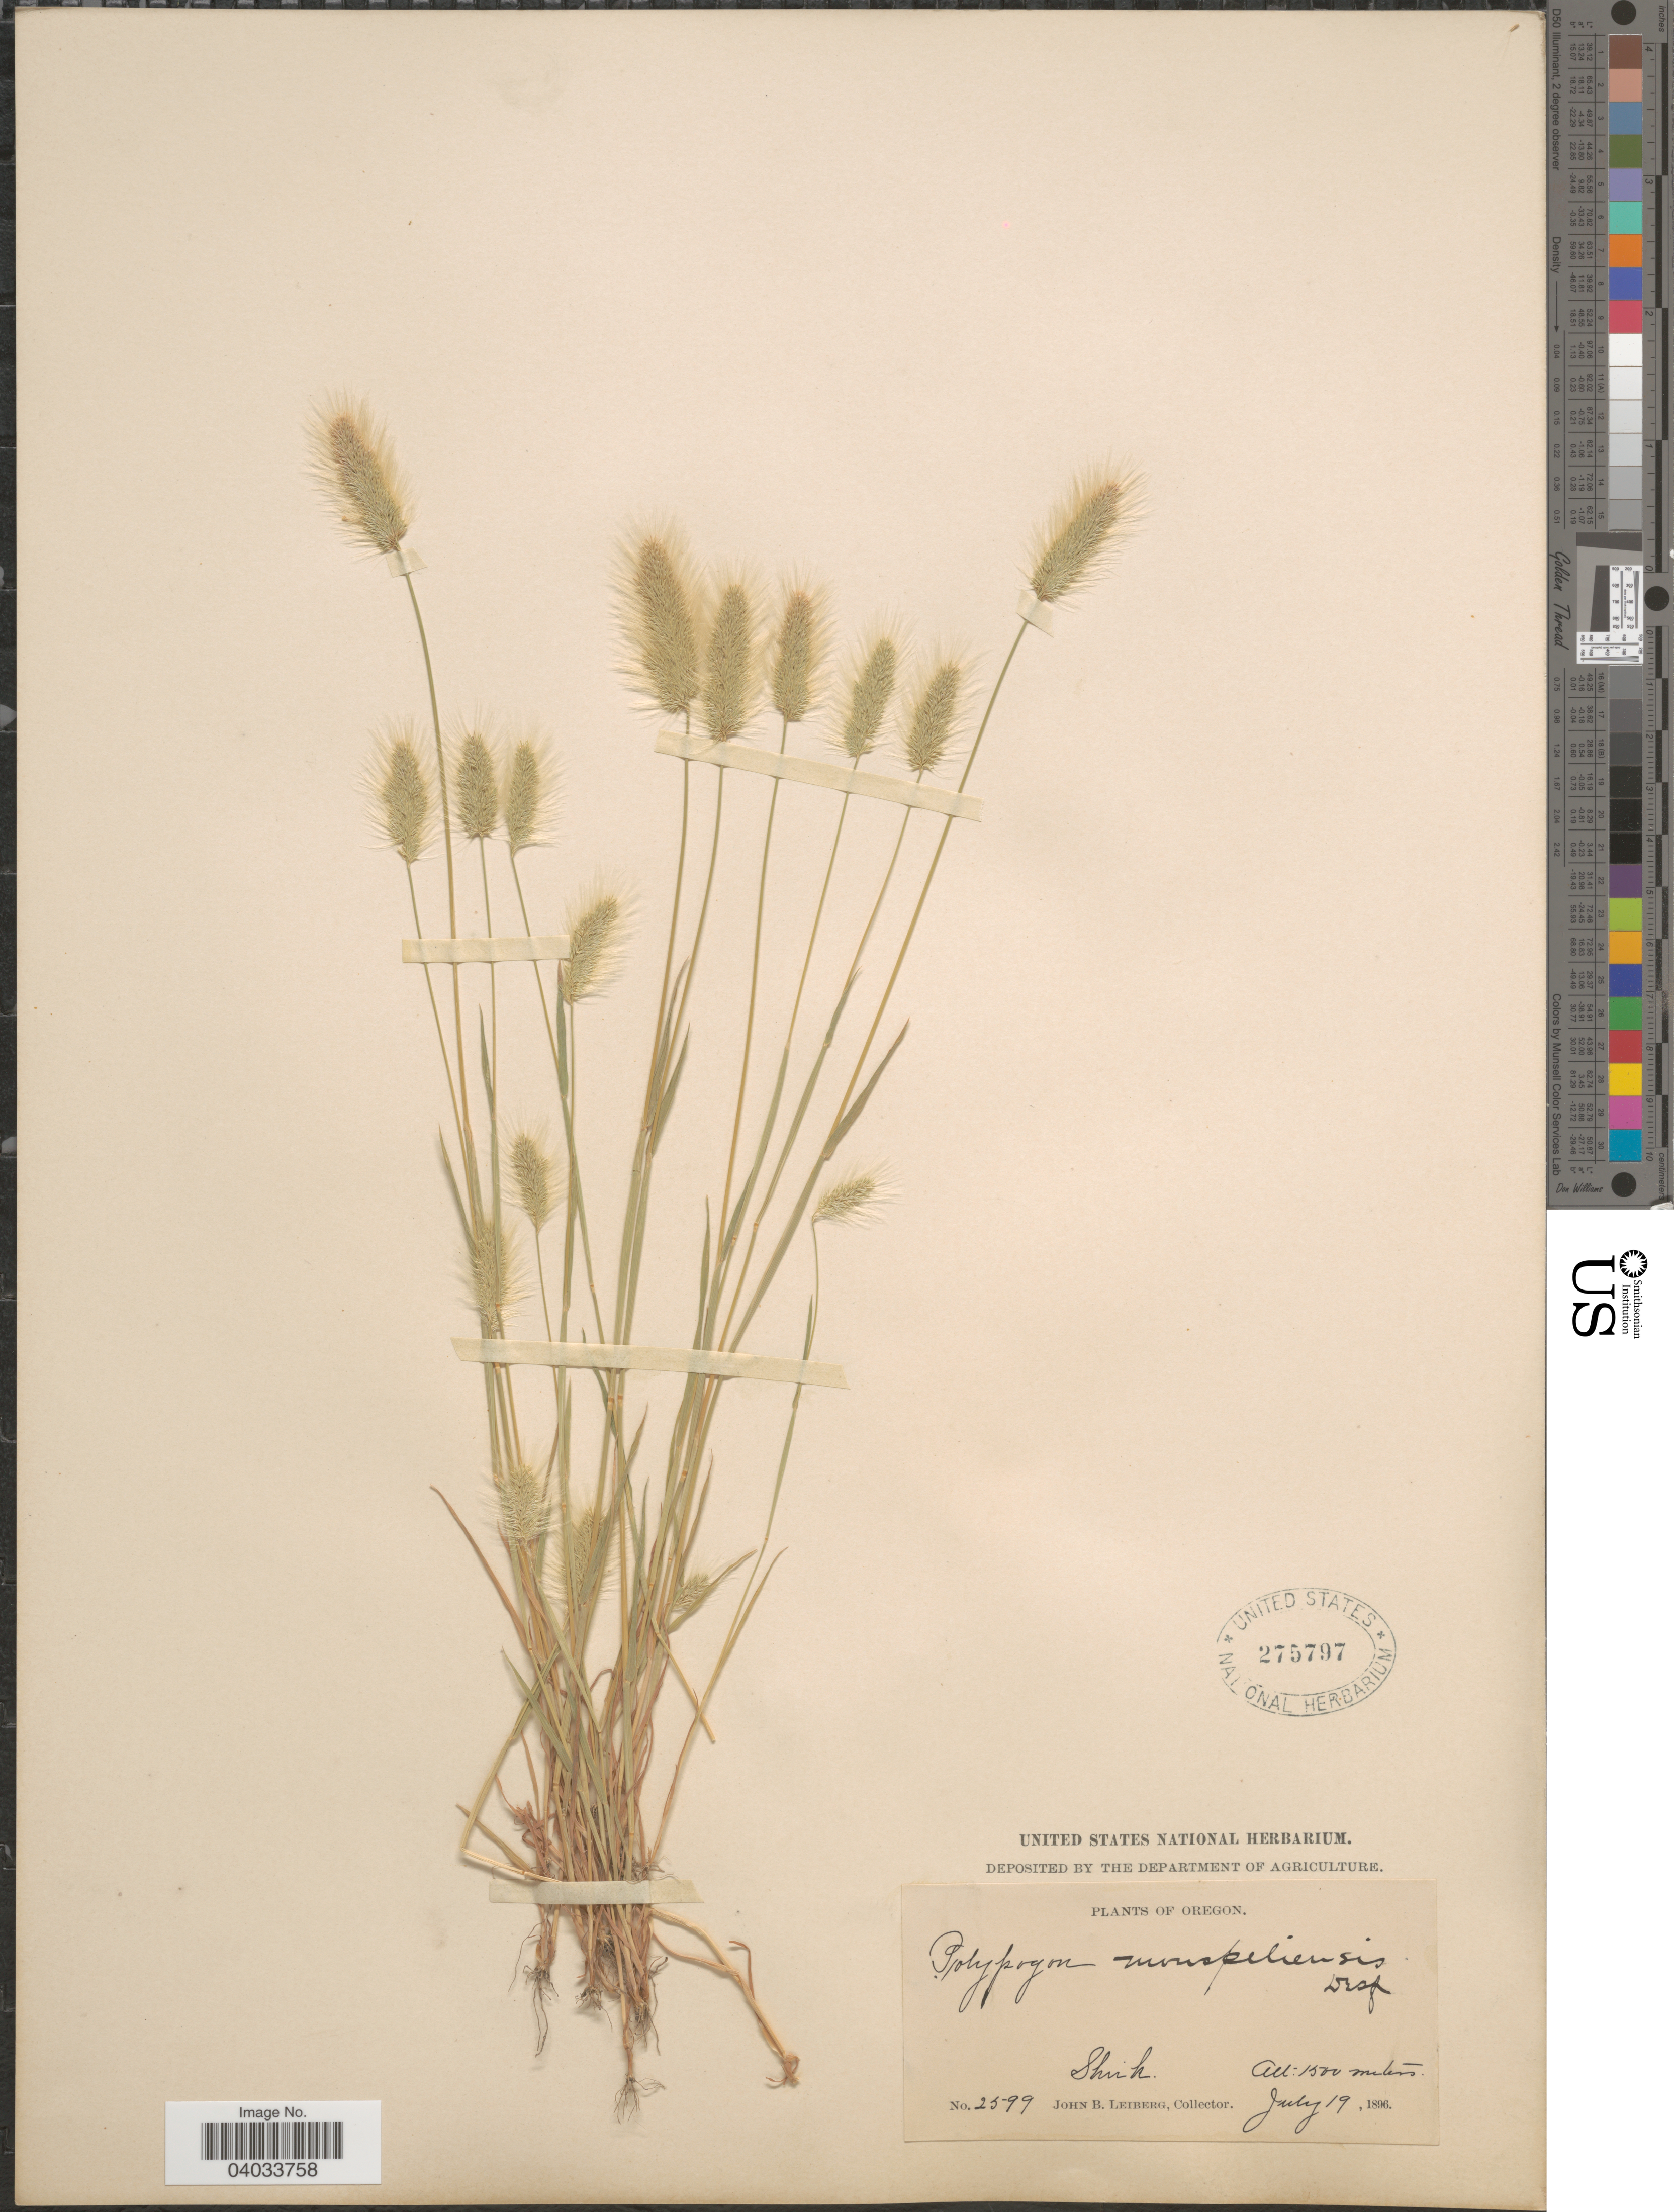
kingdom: Plantae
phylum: Tracheophyta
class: Liliopsida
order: Poales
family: Poaceae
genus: Polypogon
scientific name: Polypogon monspeliensis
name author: (L.) Desf.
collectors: J. B. Leiberg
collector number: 2599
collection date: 1896-07-19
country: United States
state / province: Oregon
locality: Shirk.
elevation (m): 1500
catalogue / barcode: US 275797